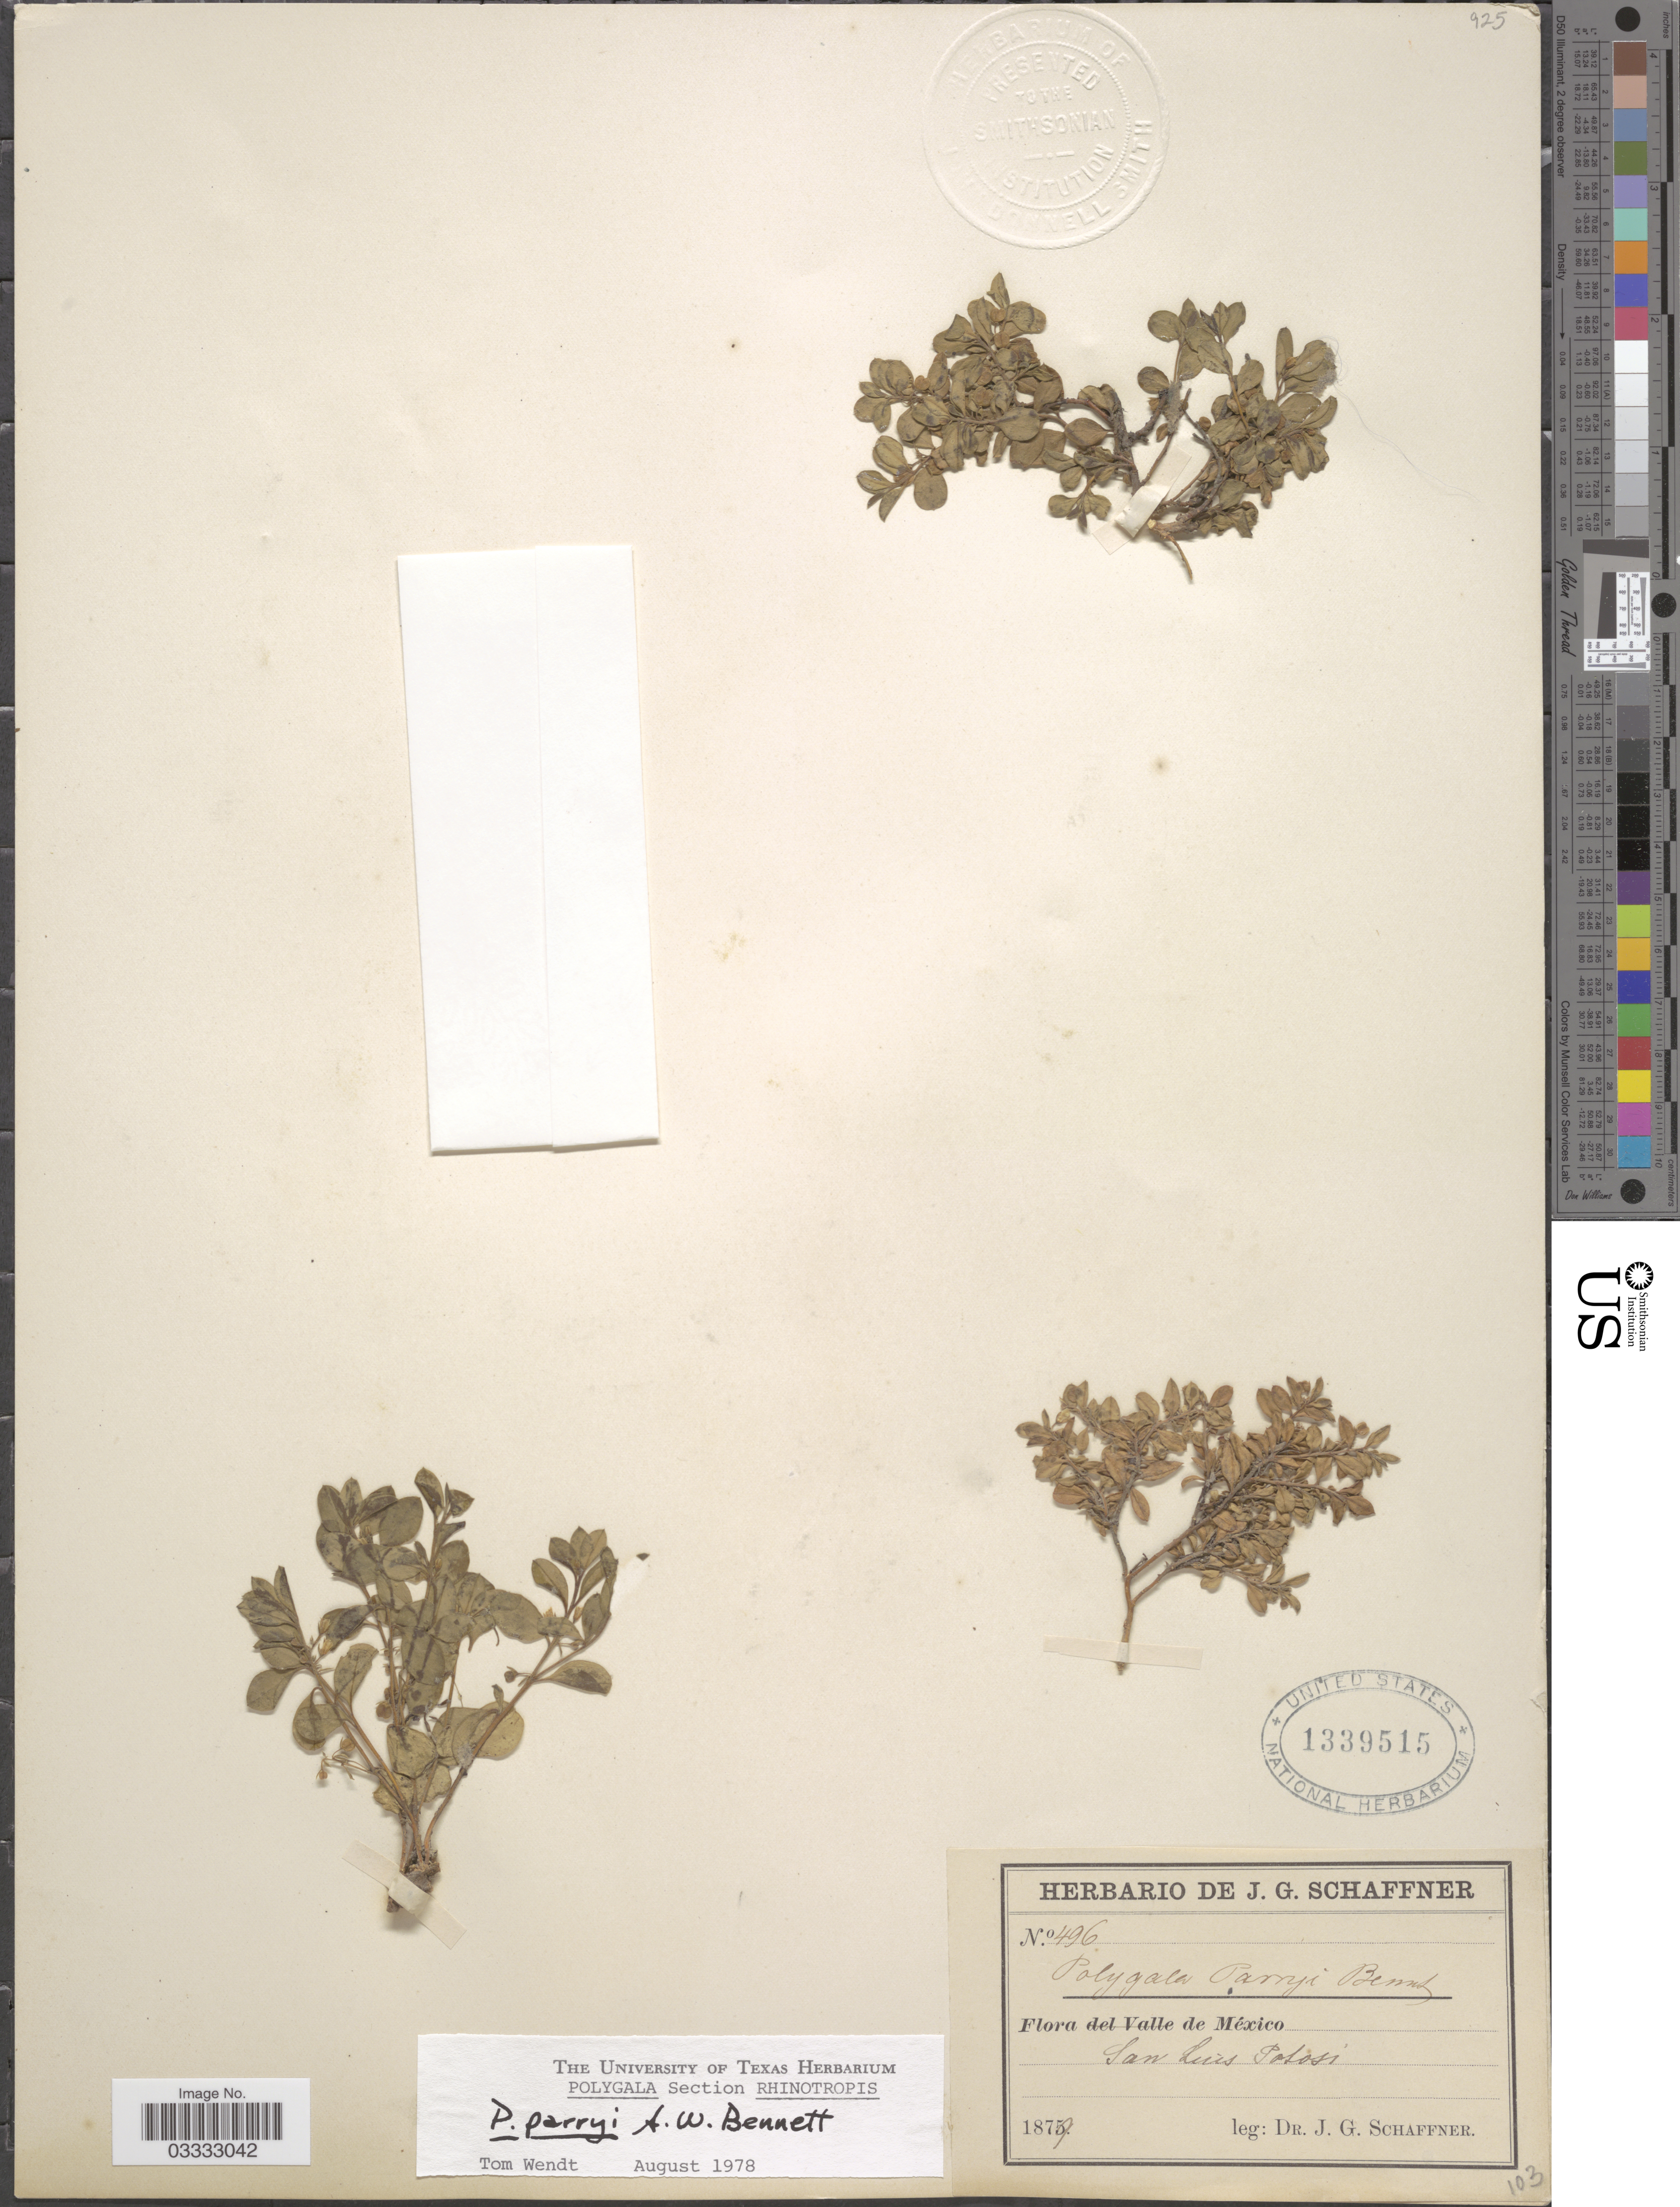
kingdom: Plantae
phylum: Tracheophyta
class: Magnoliopsida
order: Fabales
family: Polygalaceae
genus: Rhinotropis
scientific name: Rhinotropis parryi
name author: (A.W. Benn.) J.R. Abbott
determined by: Strong, Mark T., (BOT), Smithsonian Institution - National Museum of Natural History (UNITED STATES)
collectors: J. G. Schaffner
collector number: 496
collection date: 1879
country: Mexico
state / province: San Luis Potosí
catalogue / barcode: US 1339515